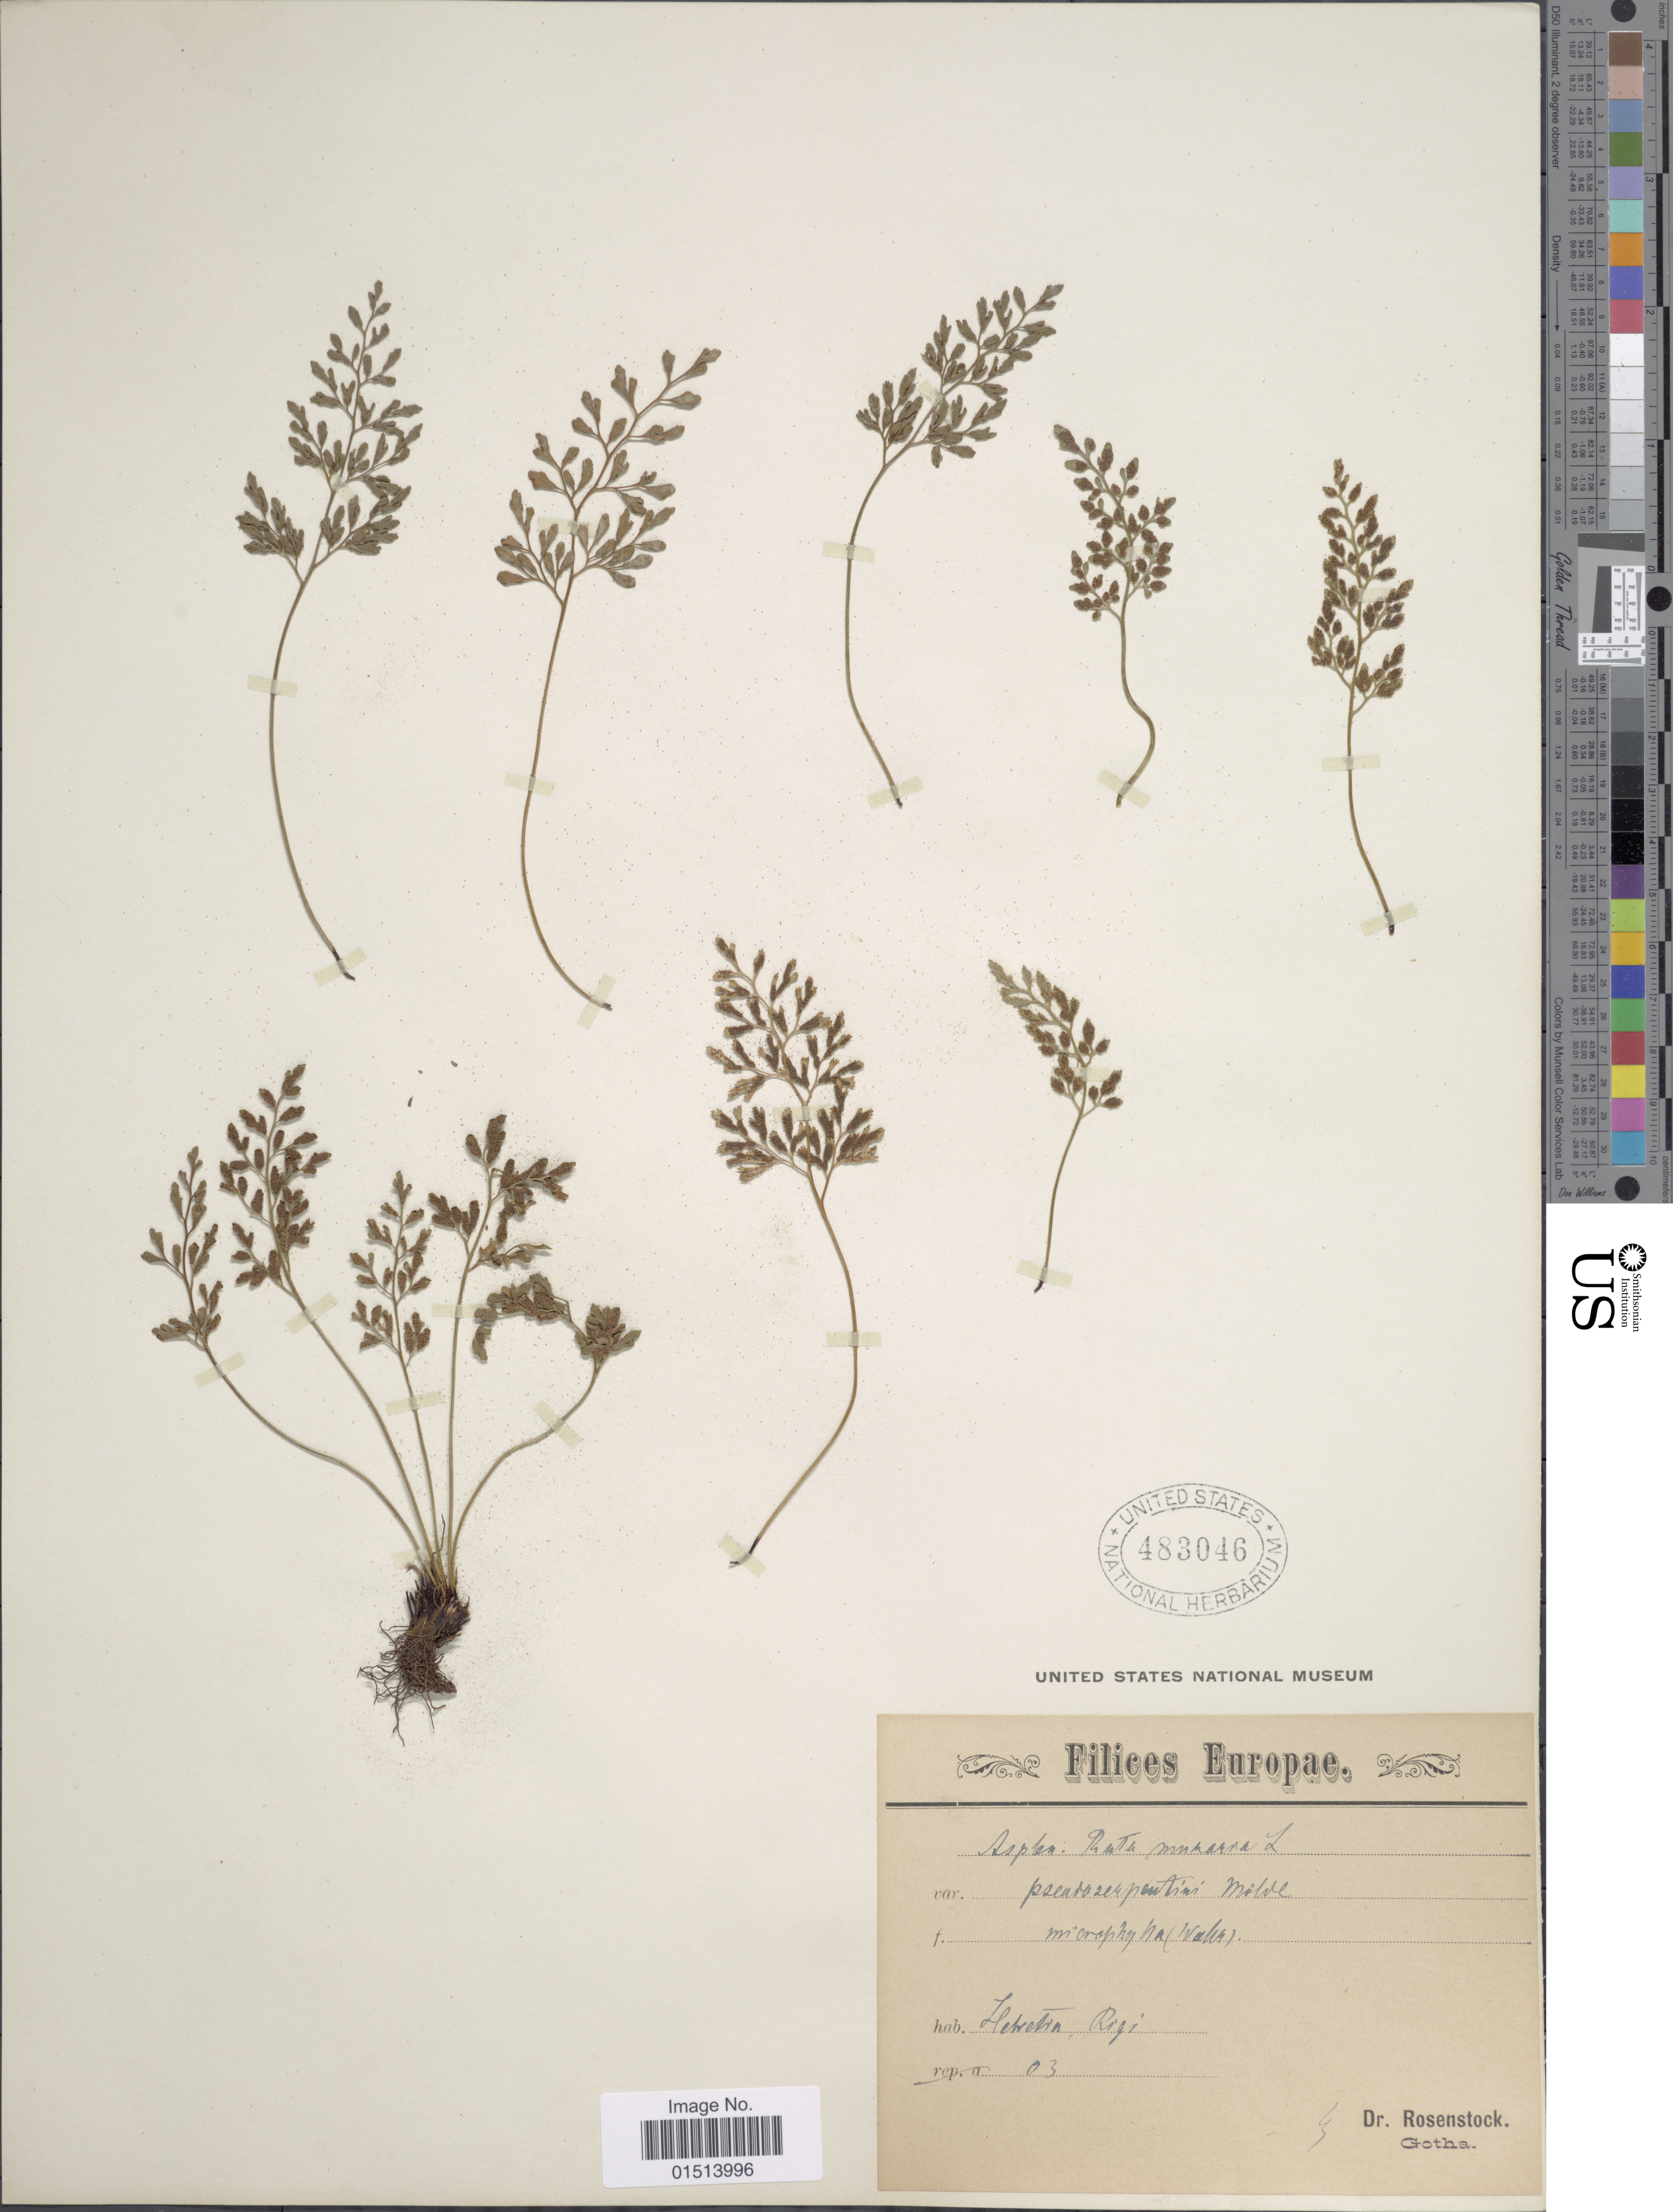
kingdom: Plantae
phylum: Tracheophyta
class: Polypodiopsida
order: Polypodiales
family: Aspleniaceae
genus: Asplenium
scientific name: Asplenium ruta-muraria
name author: L.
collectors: E. Rosenstock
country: Switzerland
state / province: Schwyz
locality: Helvetia, Rigi.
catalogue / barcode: US 483046